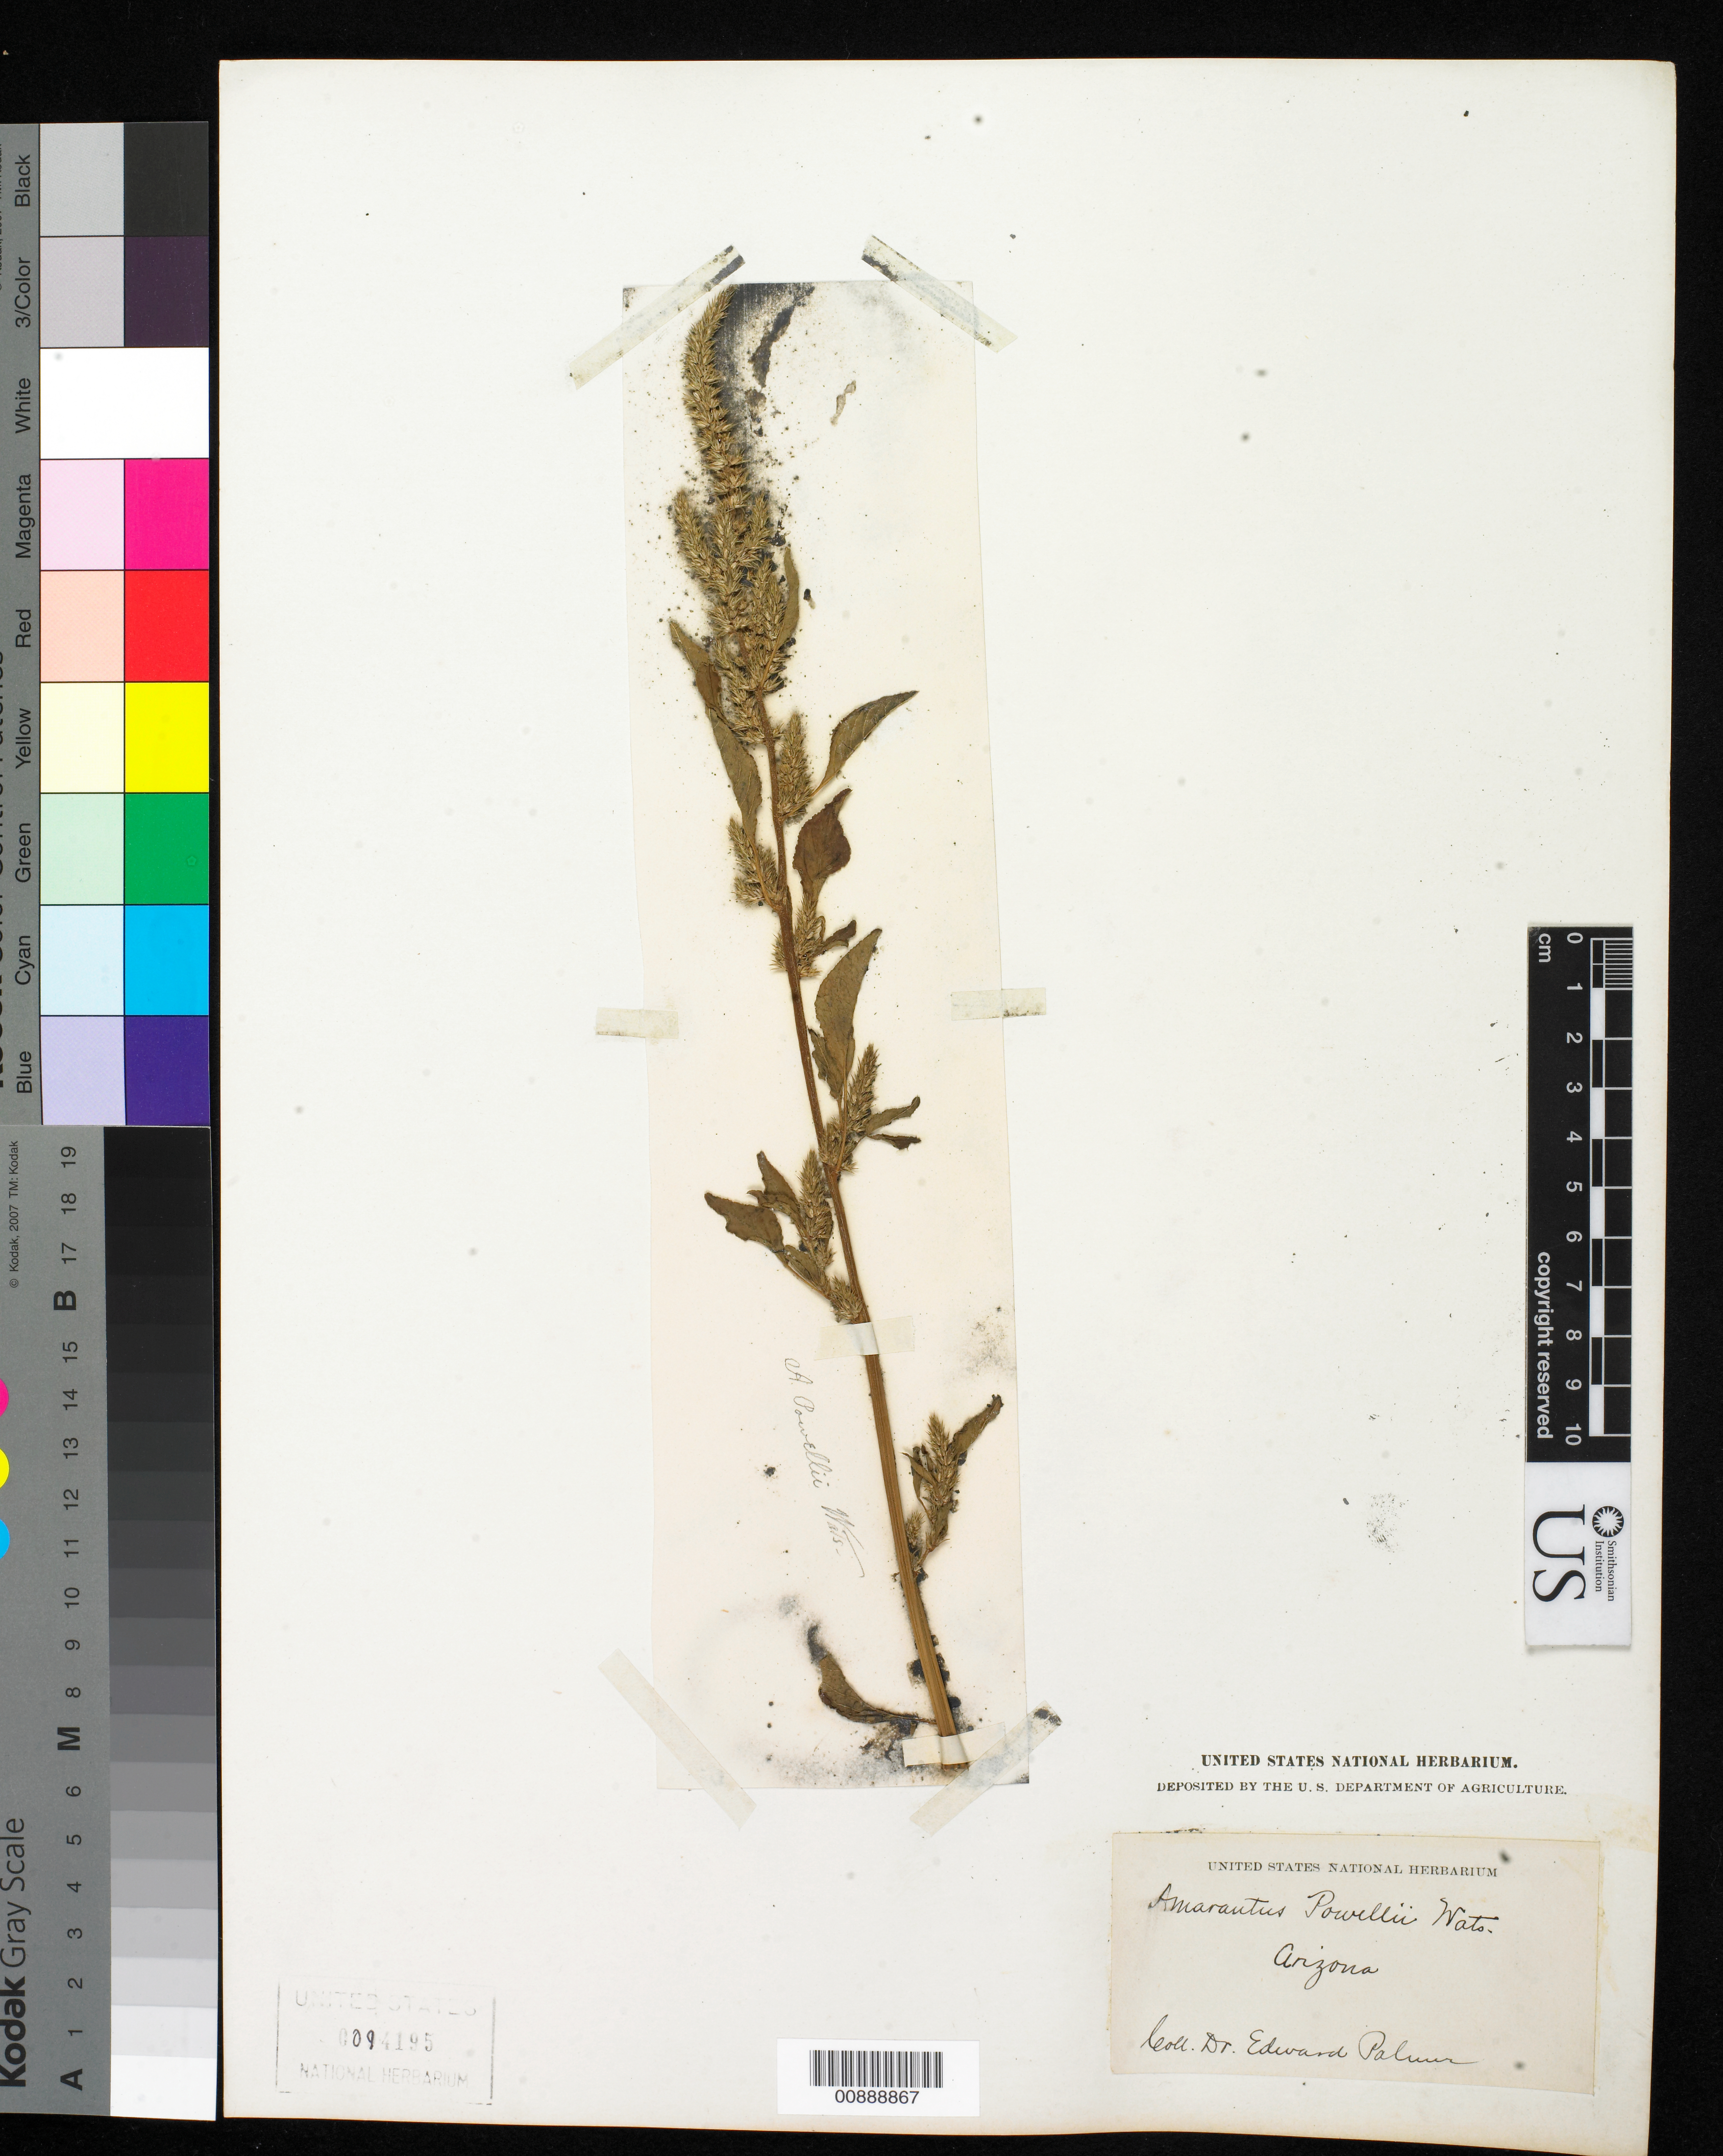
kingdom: Plantae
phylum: Tracheophyta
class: Magnoliopsida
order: Caryophyllales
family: Amaranthaceae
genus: Amaranthus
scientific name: Amaranthus powellii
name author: S. Watson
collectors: E. Palmer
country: United States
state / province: Arizona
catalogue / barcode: US 94195